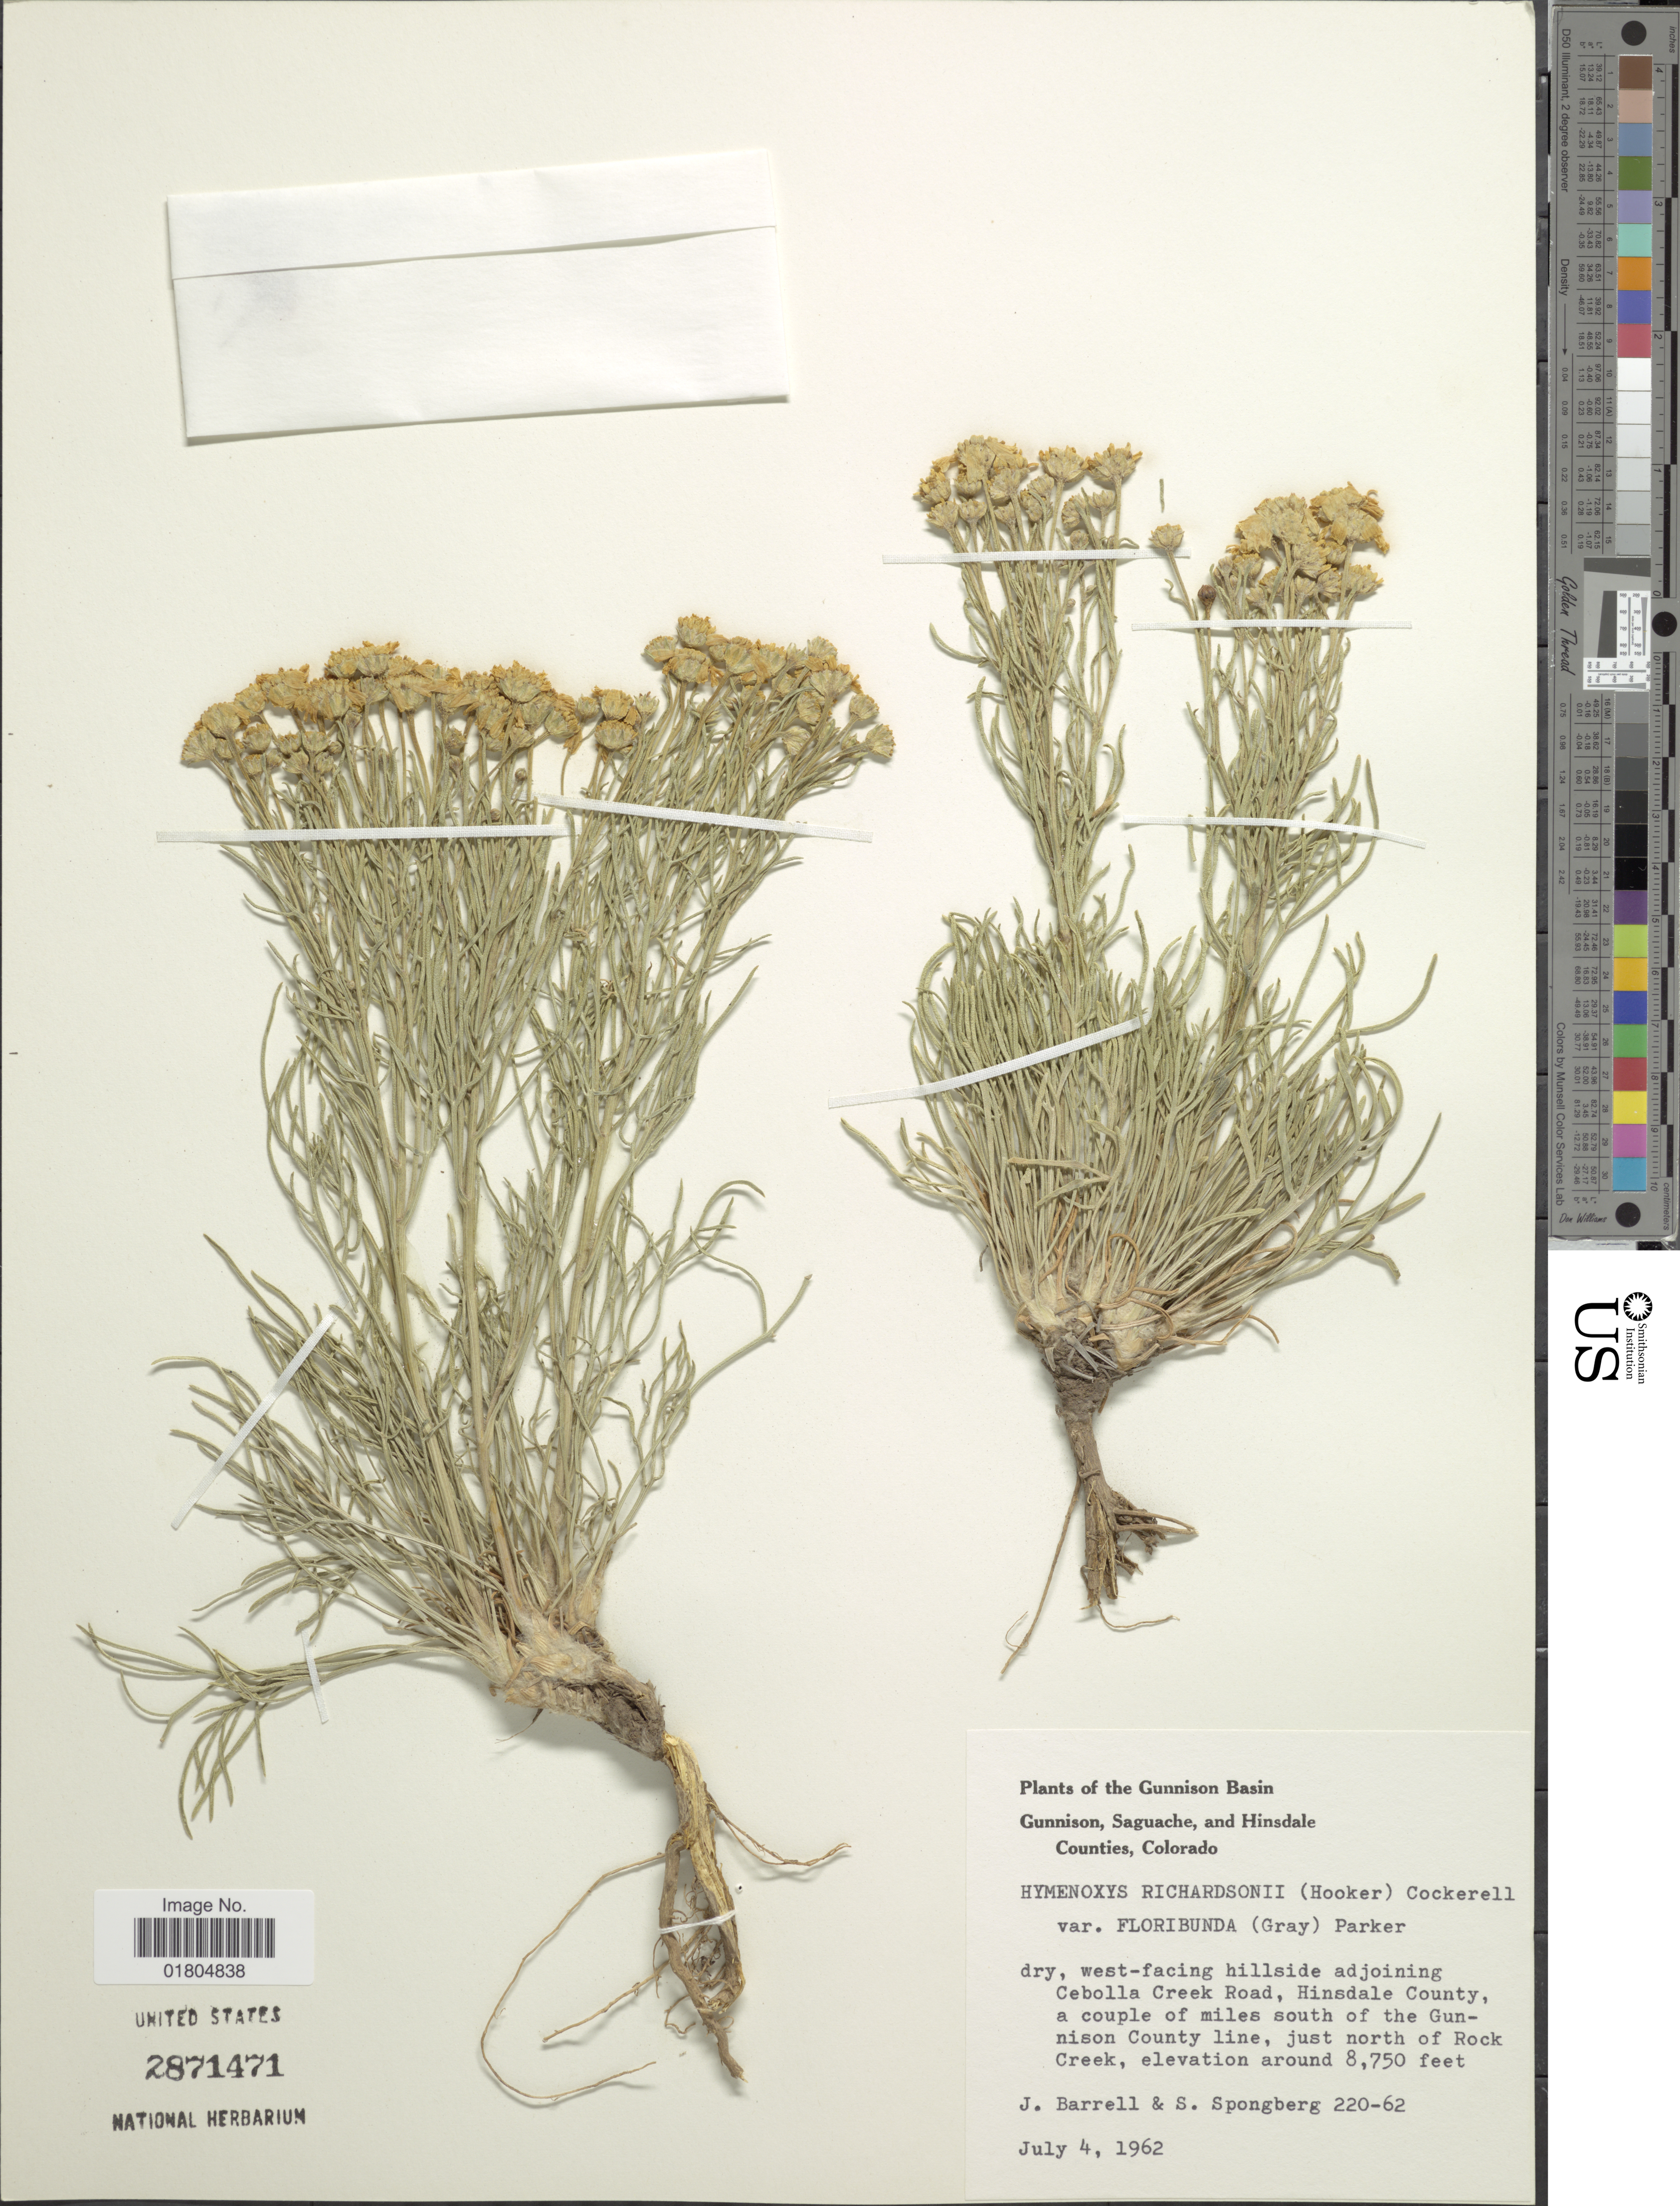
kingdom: Plantae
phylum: Tracheophyta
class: Magnoliopsida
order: Asterales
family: Asteraceae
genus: Hymenoxys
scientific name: Hymenoxys richardsonii var. floribunda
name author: (A. Gray) K.F. Parker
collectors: J. Barrell & S. A.Spongberg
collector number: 220-62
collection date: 1962-07-04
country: United States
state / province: Colorado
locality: Gunnison Basin. adjoining Cebolla Creek Road, Hinsdale County, a couple of miles south of the Gunnison County line, just north of Rock Creek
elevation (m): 2667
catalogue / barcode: US 2871471